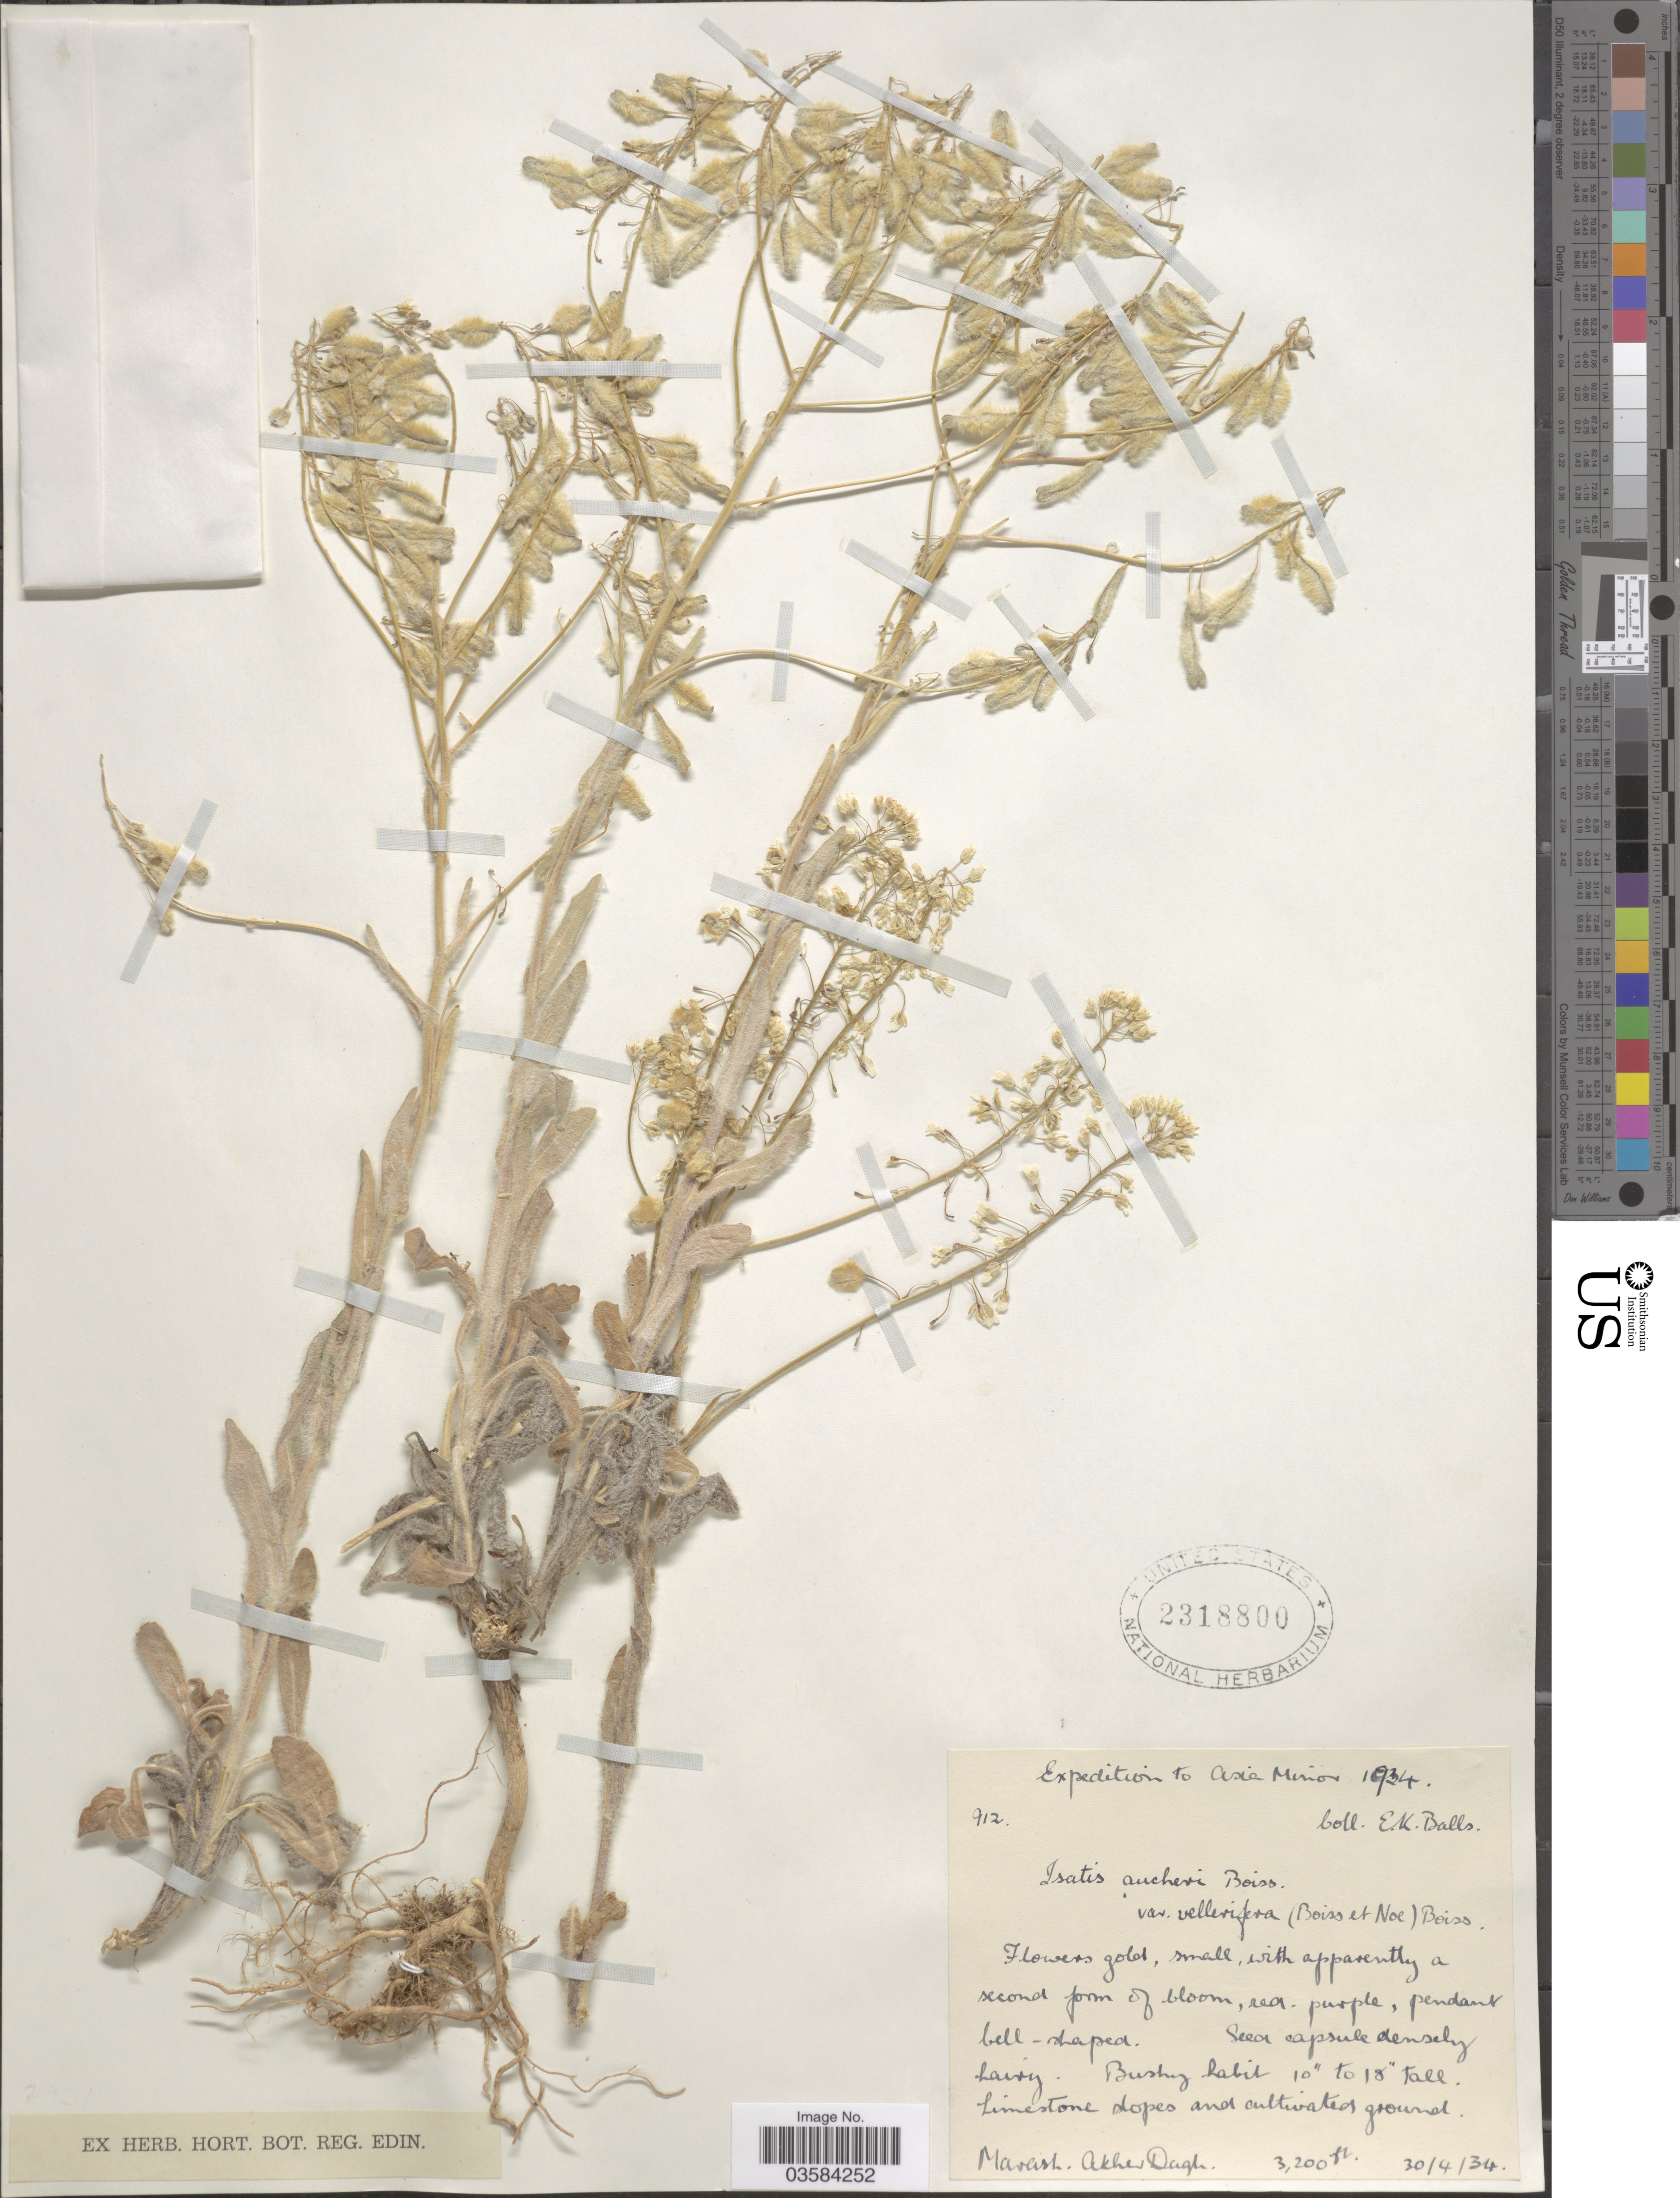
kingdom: Plantae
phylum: Tracheophyta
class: Magnoliopsida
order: Brassicales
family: Brassicaceae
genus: Isatis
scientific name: Isatis aucheri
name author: Boiss.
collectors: E. K. Balls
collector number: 912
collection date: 1934-04-30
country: Turkey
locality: Asia Minor. Marash-Akher Dagh.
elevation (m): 975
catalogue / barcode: US 2318800